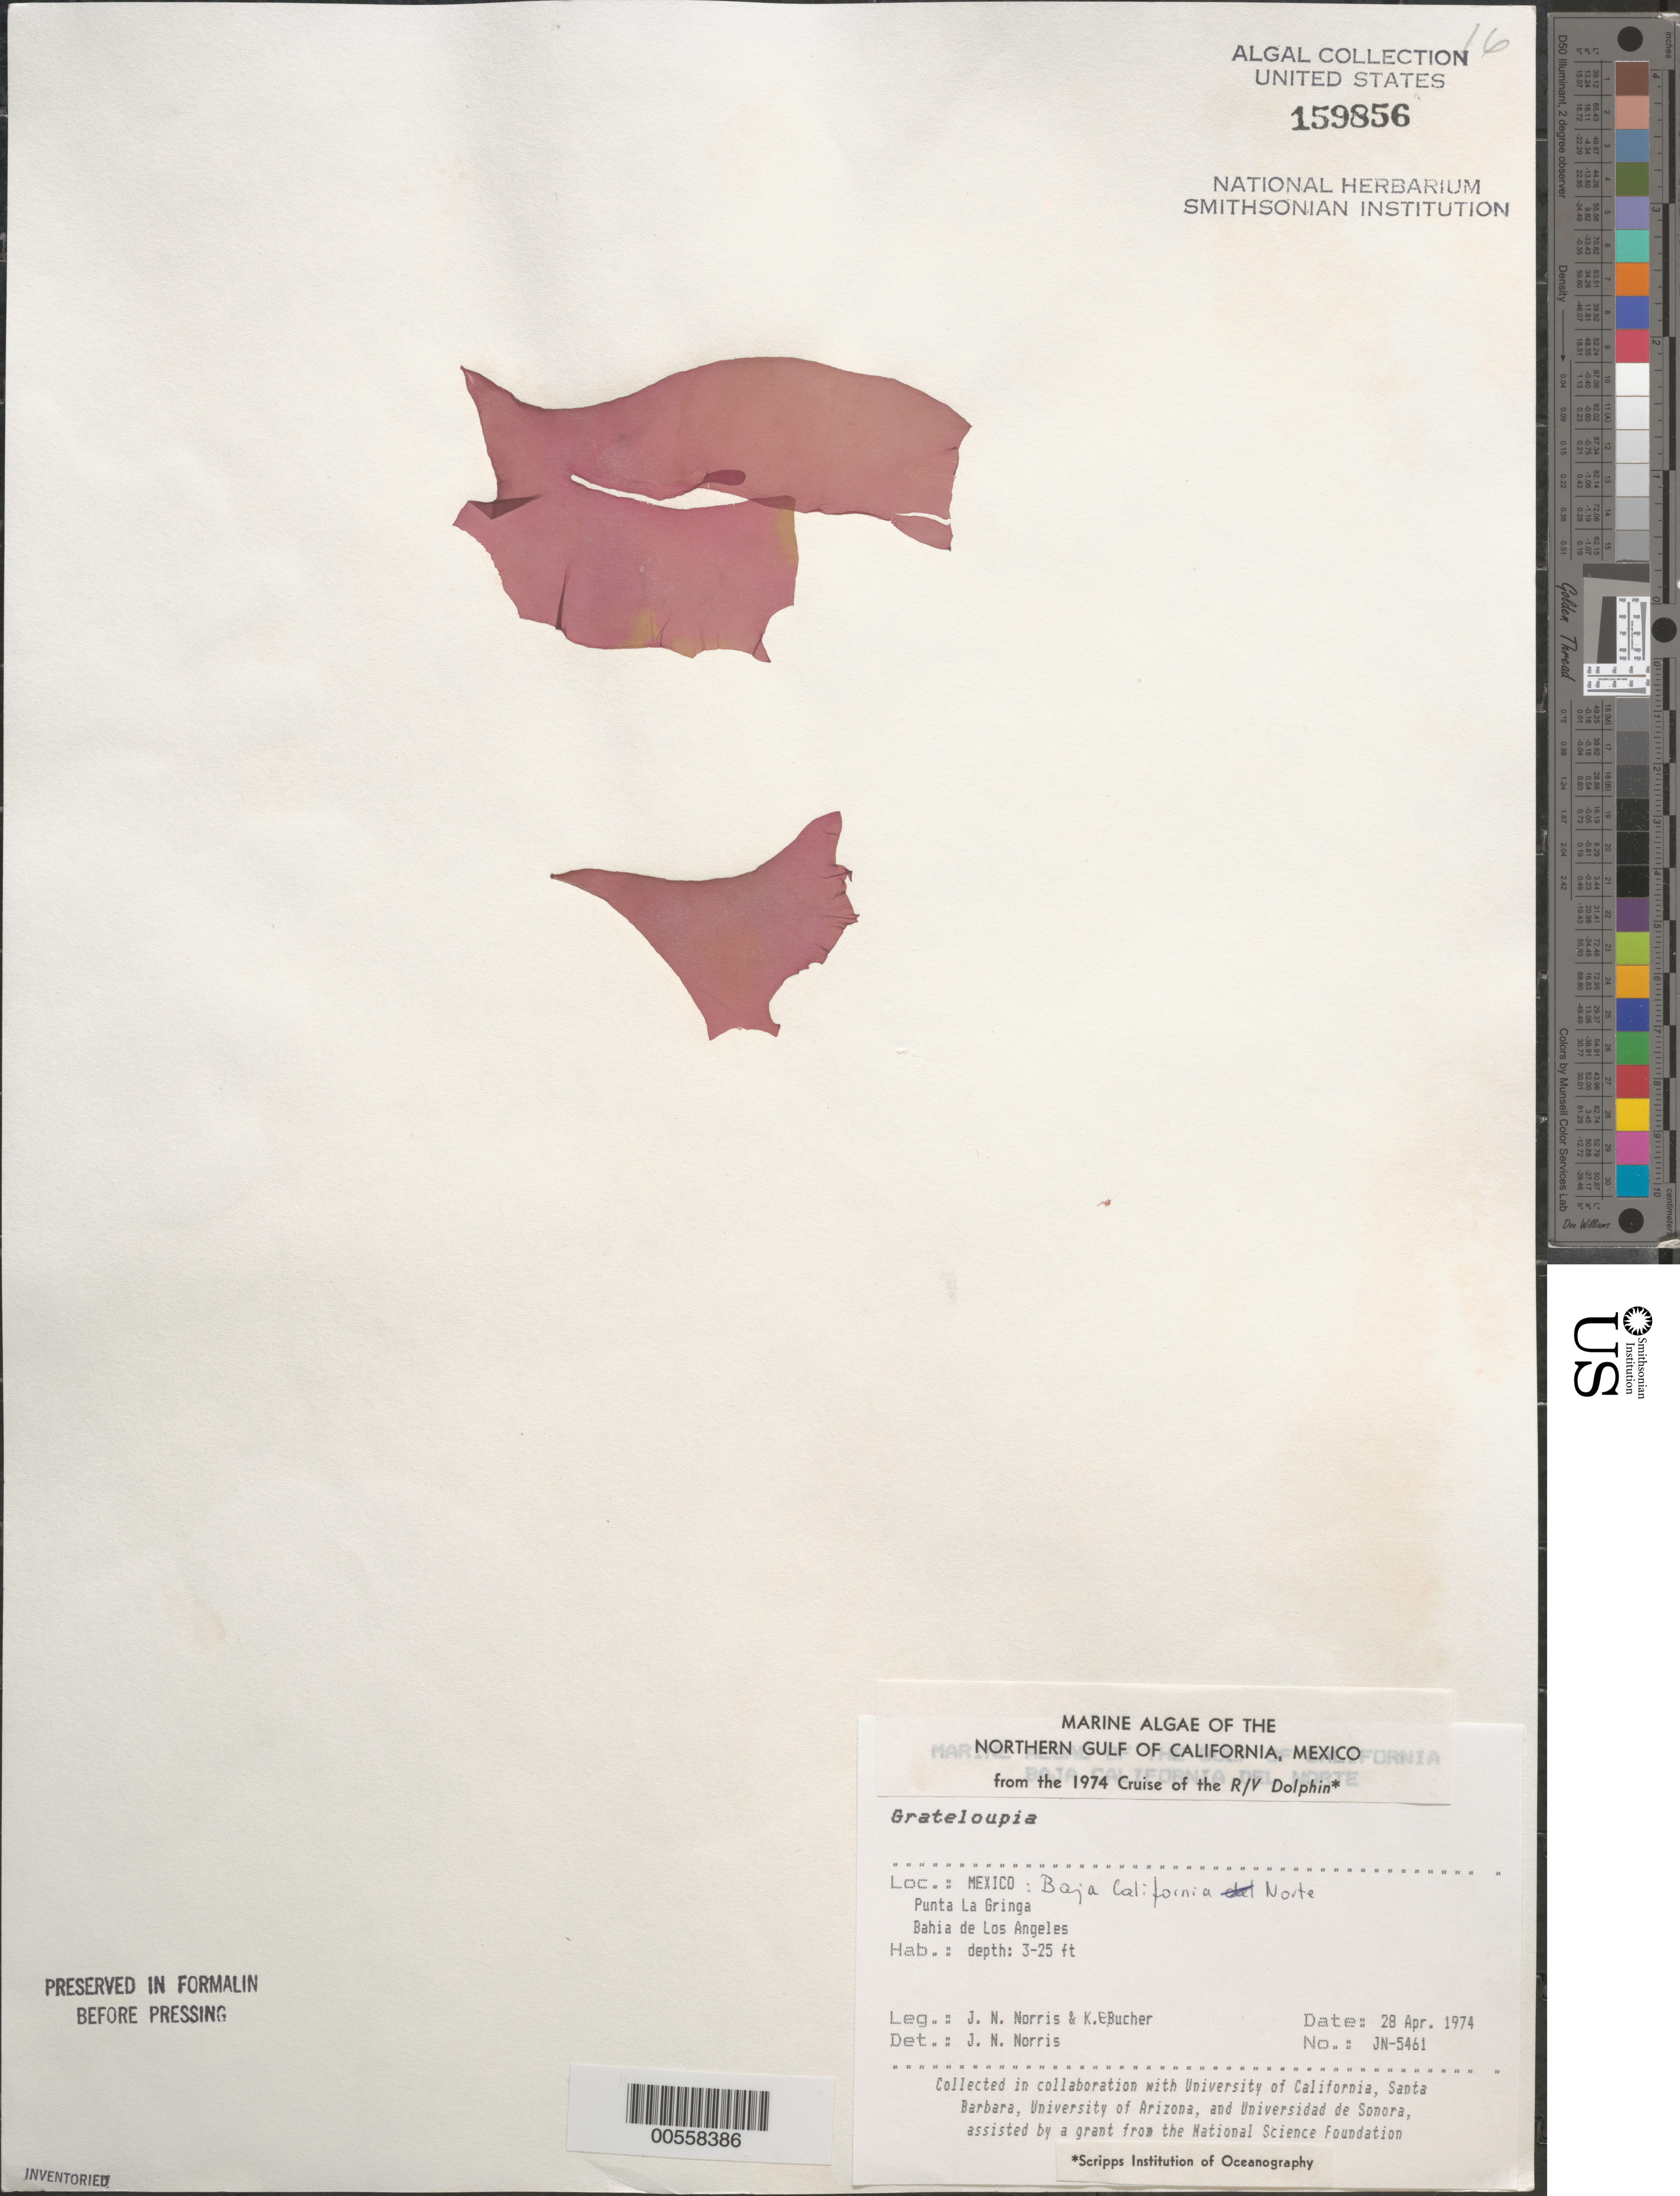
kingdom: Plantae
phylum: Rhodophyta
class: Florideophyceae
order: Halymeniales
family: Halymeniaceae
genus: Grateloupia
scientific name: Grateloupia sp.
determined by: Norris, James N.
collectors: J. N. Norris & K. E. Bucher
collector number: JN-5461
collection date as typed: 28 Apr 1974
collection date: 1974-04-28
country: Mexico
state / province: Baja California Norte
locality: Punta La Gringa, Bahia de los Angeles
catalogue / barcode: US 159856